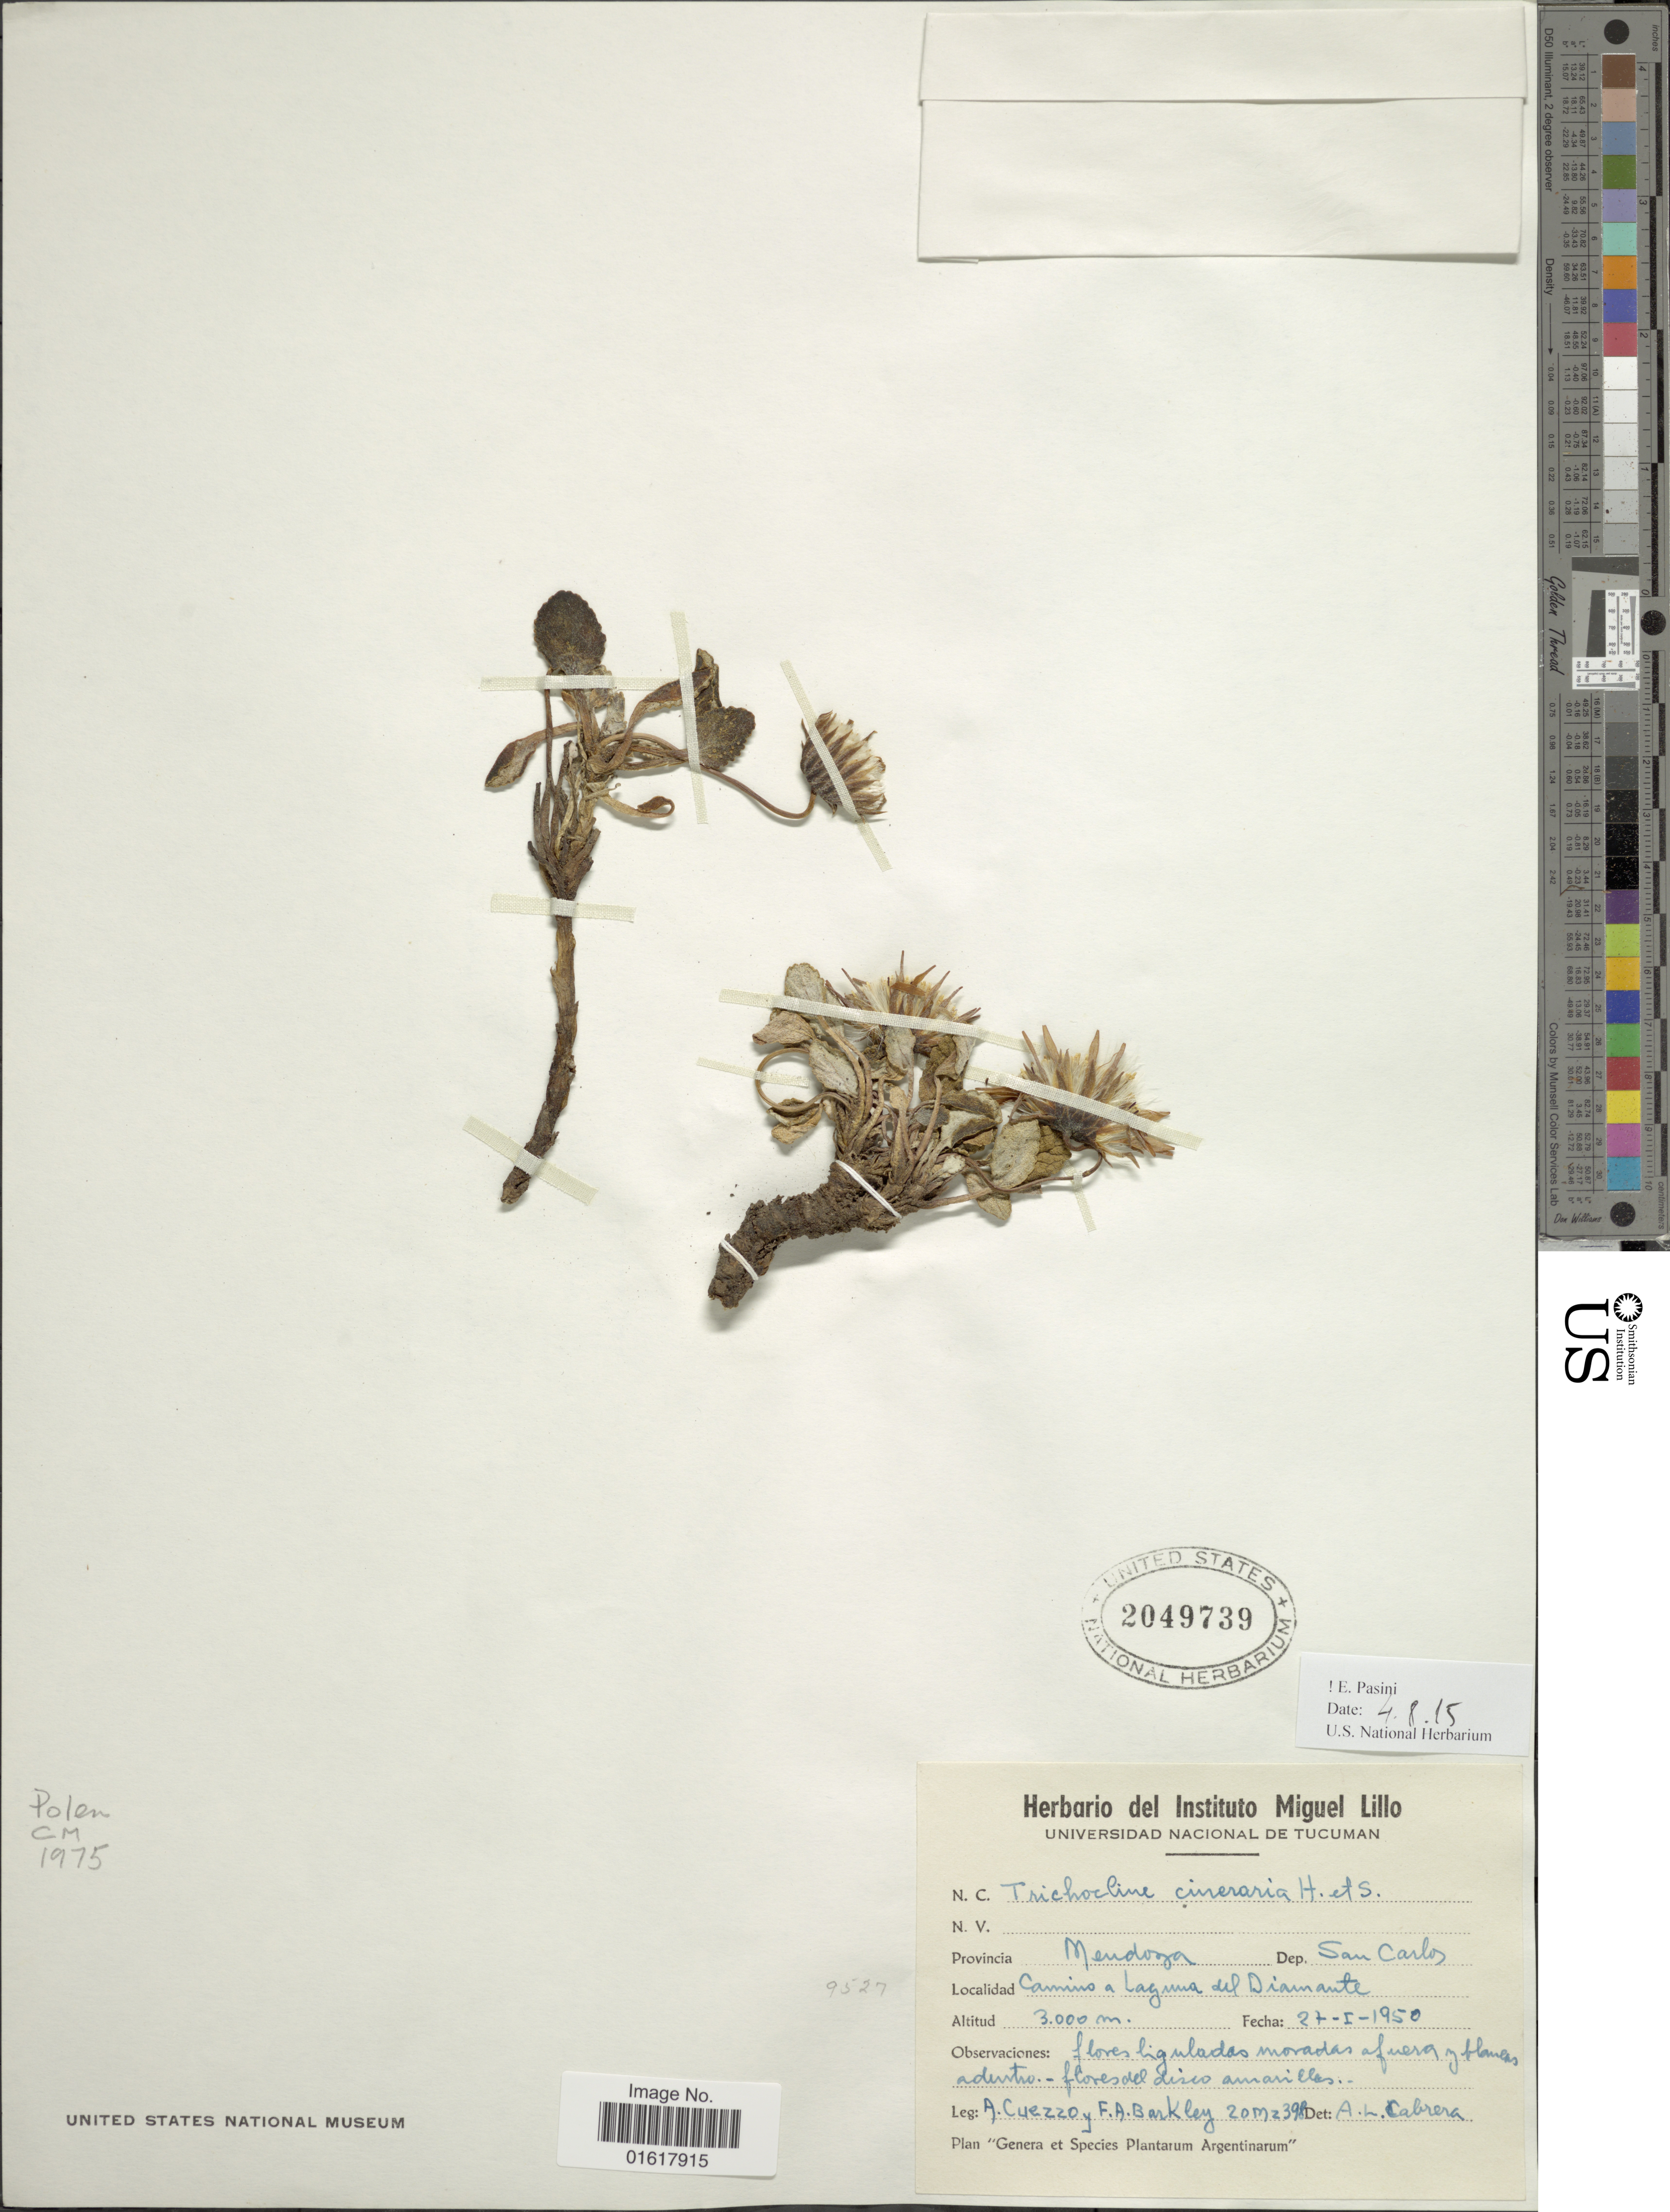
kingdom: Plantae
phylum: Tracheophyta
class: Magnoliopsida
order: Asterales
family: Asteraceae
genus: Trichocline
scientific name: Trichocline cineraria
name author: (D. Don) Hook. & Arn.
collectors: A. Cuezzo & F. A. Barkley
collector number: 20mz398*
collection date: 1950-01-27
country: Argentina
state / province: Mendoza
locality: Dep. San Carlos. Camino a Laguna del Diamante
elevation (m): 3000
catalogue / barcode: US 2049739